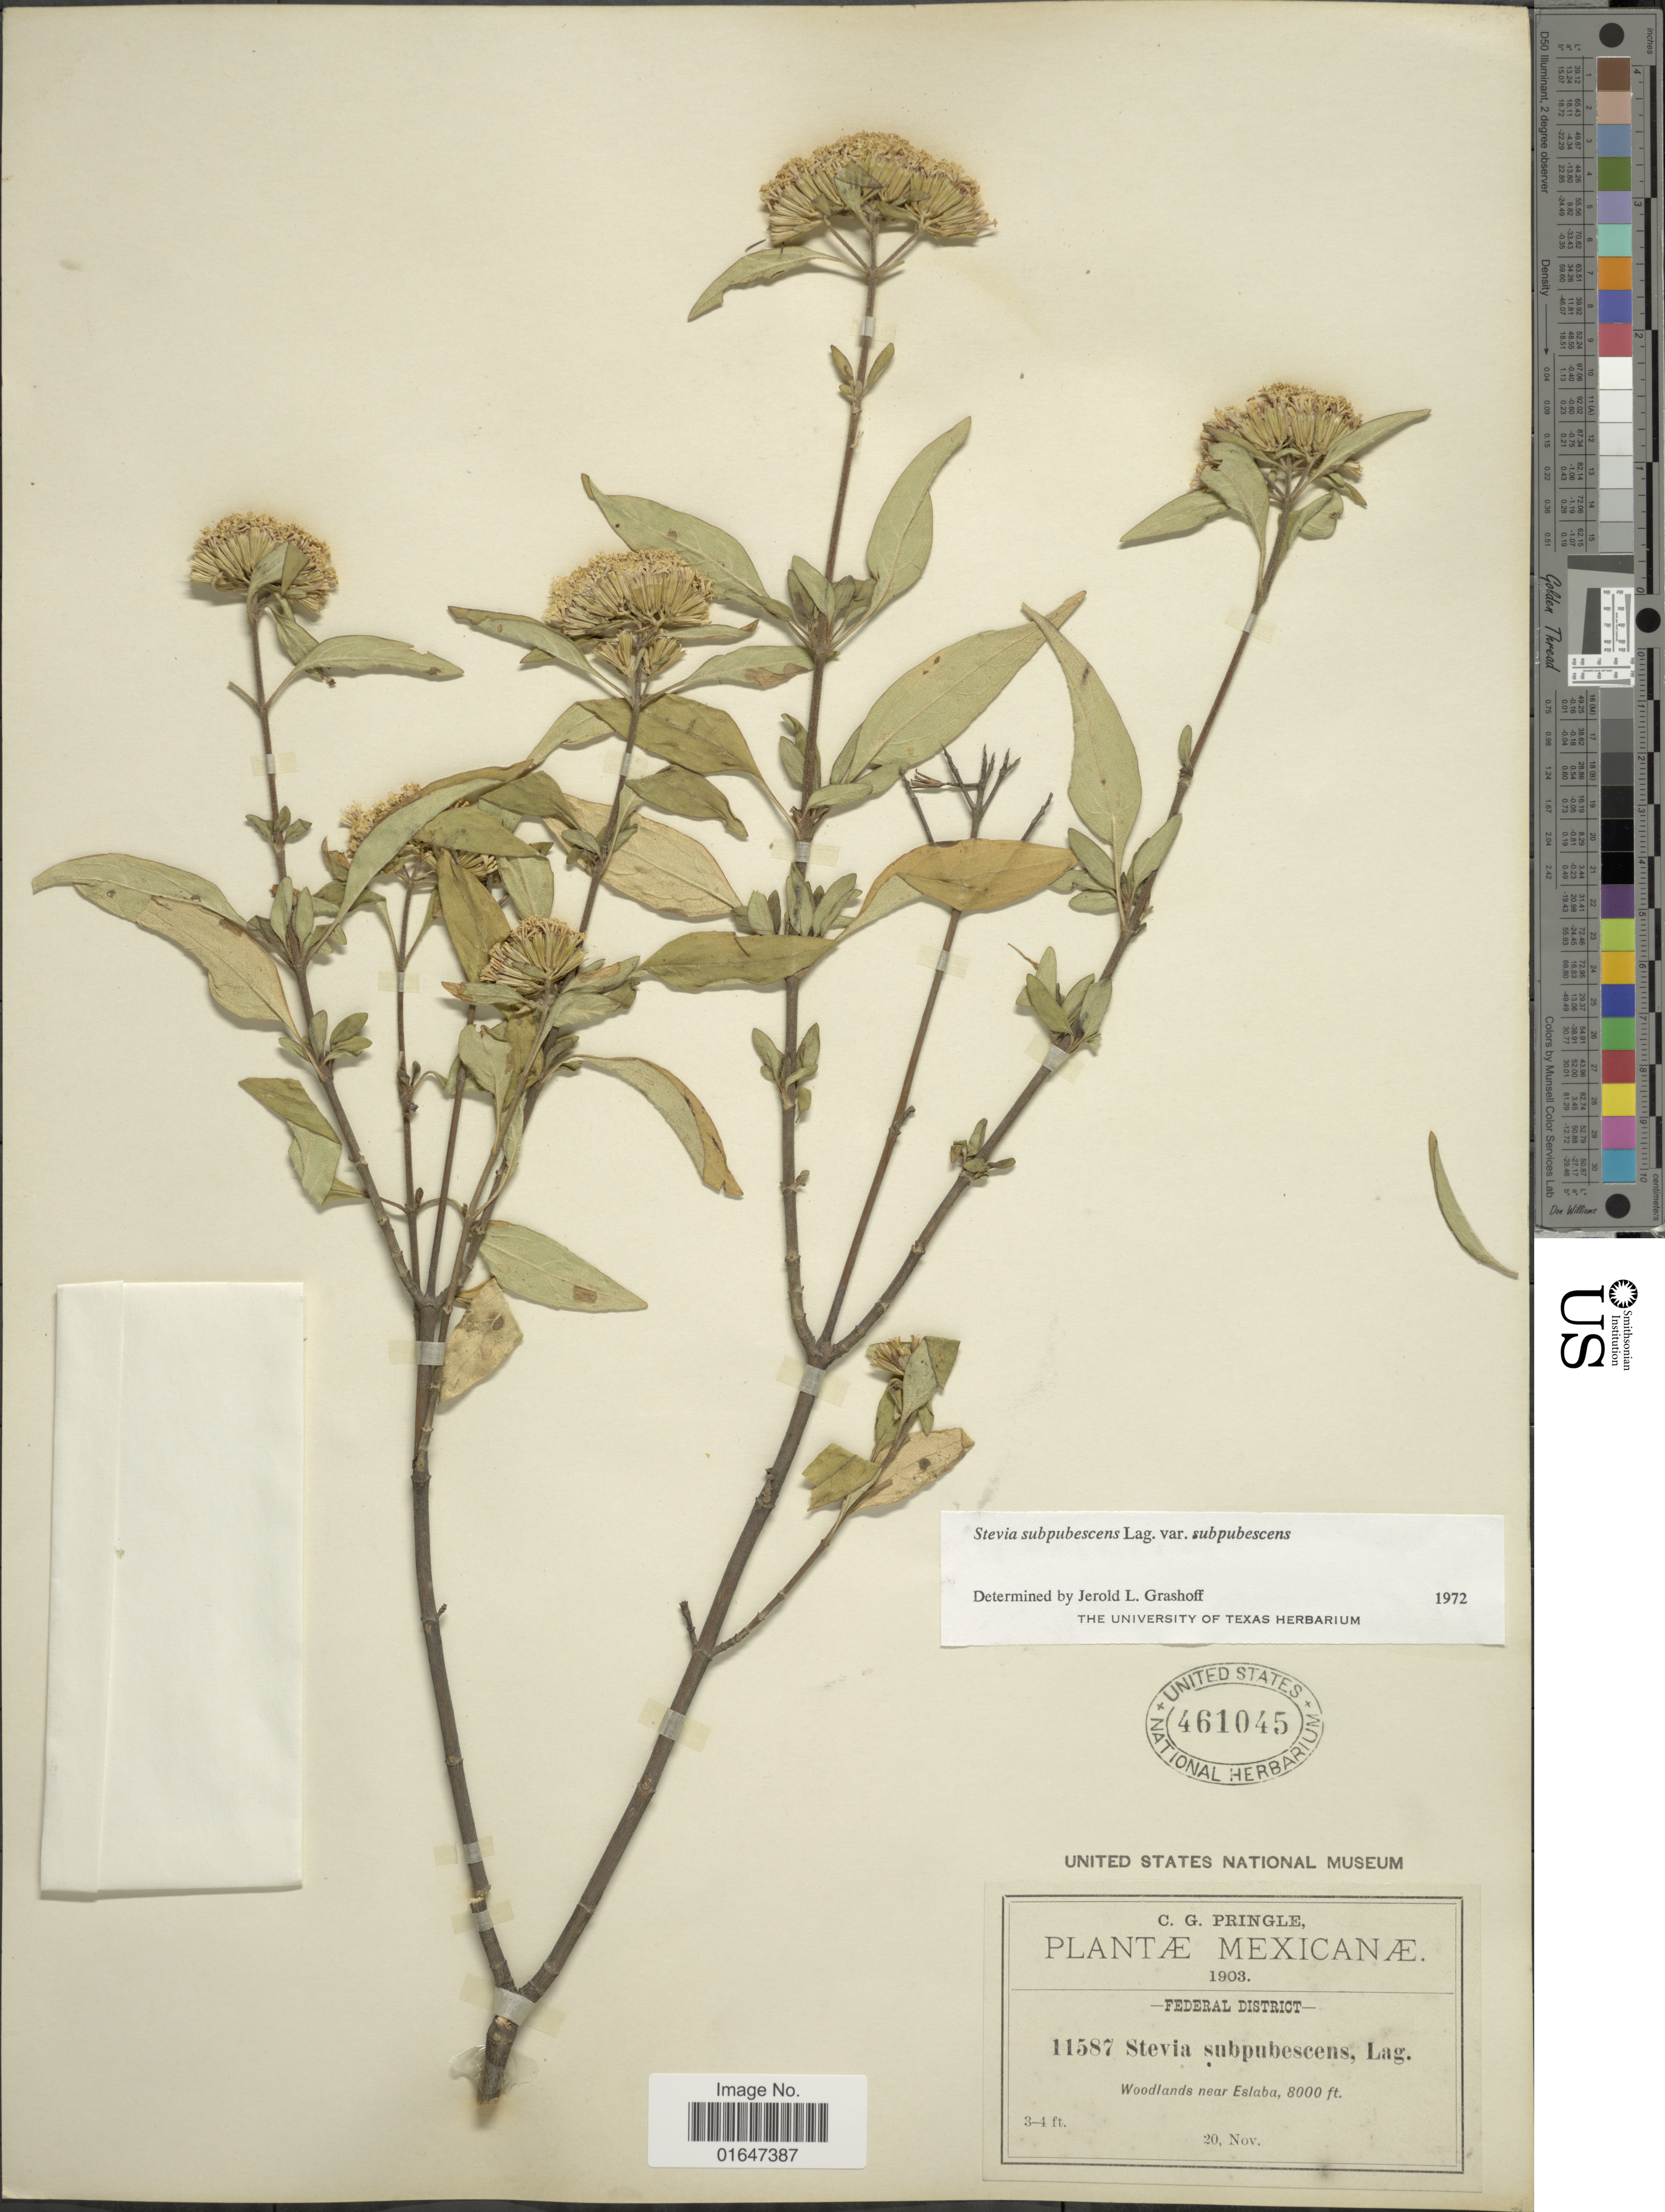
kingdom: Plantae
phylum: Tracheophyta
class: Magnoliopsida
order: Asterales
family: Asteraceae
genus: Stevia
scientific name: Stevia subpubescens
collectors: C. G. Pringle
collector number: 11587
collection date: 1903-11-20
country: Mexico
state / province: Distrito Federal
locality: Mecianae, Woodlands near Eslaba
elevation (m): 2438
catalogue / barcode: US 461045